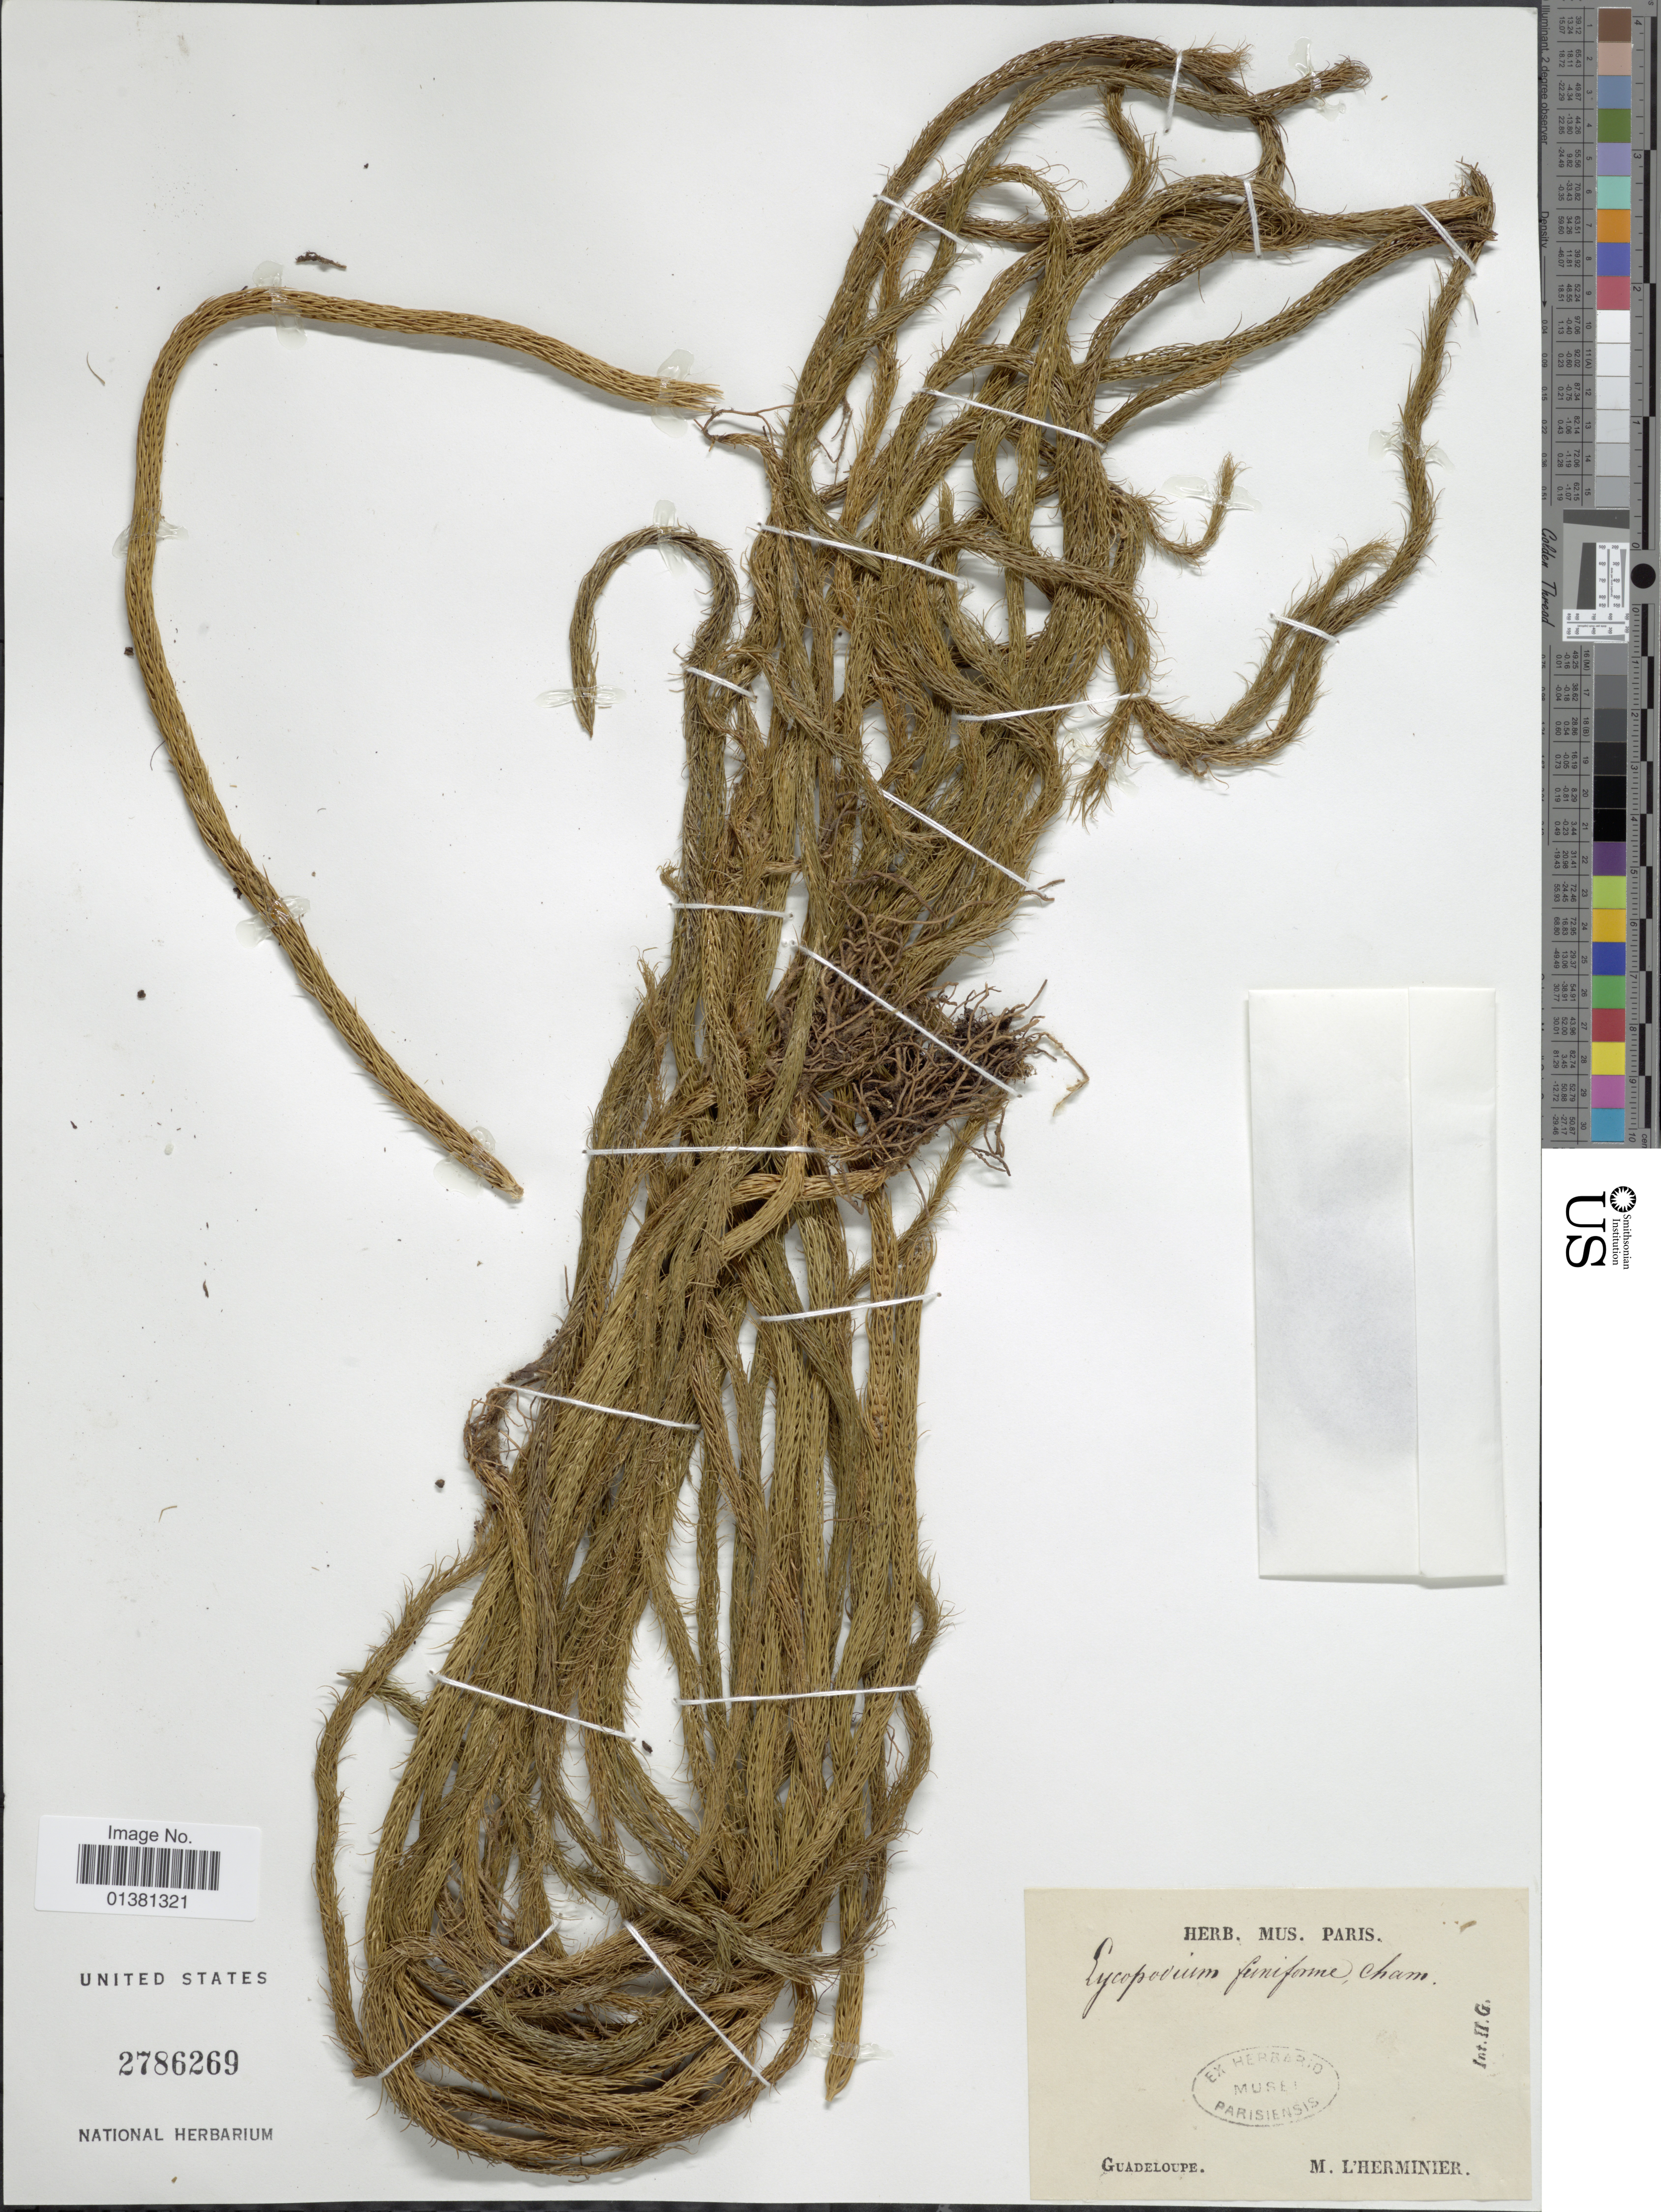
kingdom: Plantae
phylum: Tracheophyta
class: Lycopodiopsida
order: Lycopodiales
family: Lycopodiaceae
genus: Phlegmariurus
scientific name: Phlegmariurus funiformis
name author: (Cham. & Spring) B. Øllg.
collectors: M. L'Herminier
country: Guadeloupe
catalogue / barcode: US 2786269